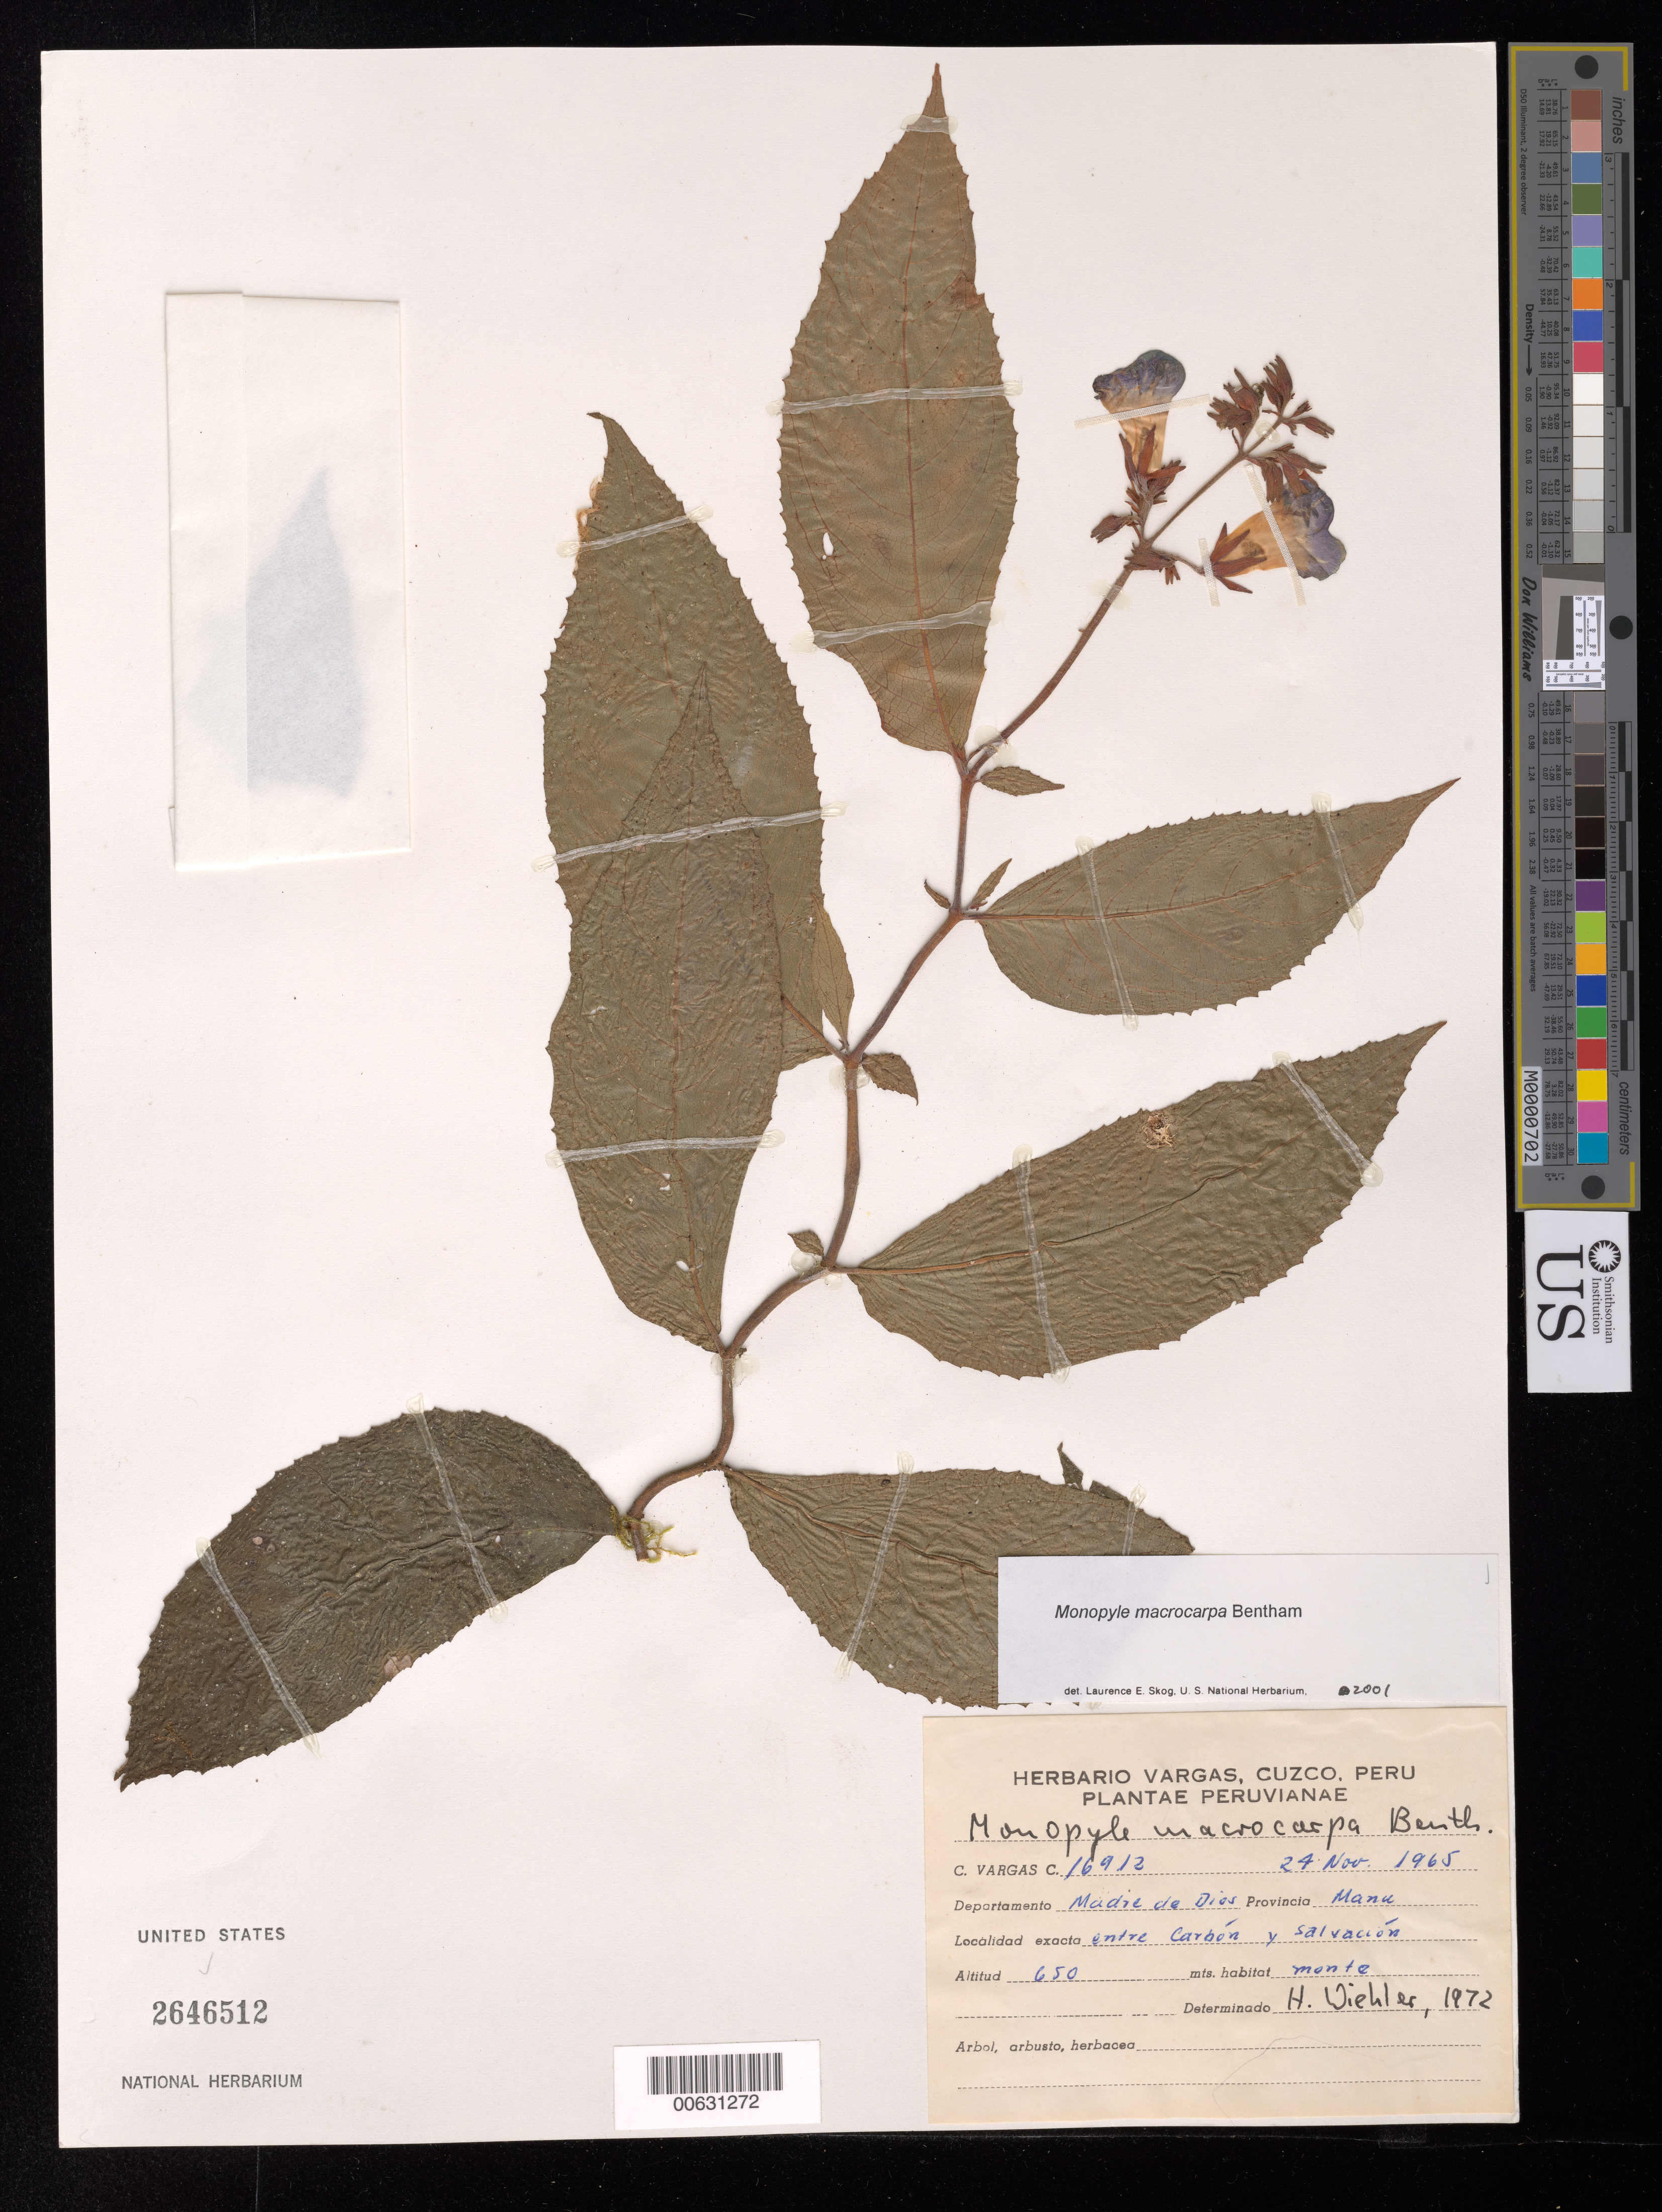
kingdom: Plantae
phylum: Tracheophyta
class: Magnoliopsida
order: Lamiales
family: Gesneriaceae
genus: Monopyle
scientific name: Monopyle macrocarpa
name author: Benth.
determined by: Skog, Laurence E.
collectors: C. Vargas C.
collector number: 16912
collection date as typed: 24 Nov 1965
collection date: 1965-11-24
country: Peru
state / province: Madre de Dios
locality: Prov. Manu, entre Carbón y Salvación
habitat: Monte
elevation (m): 650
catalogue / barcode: US 2646512